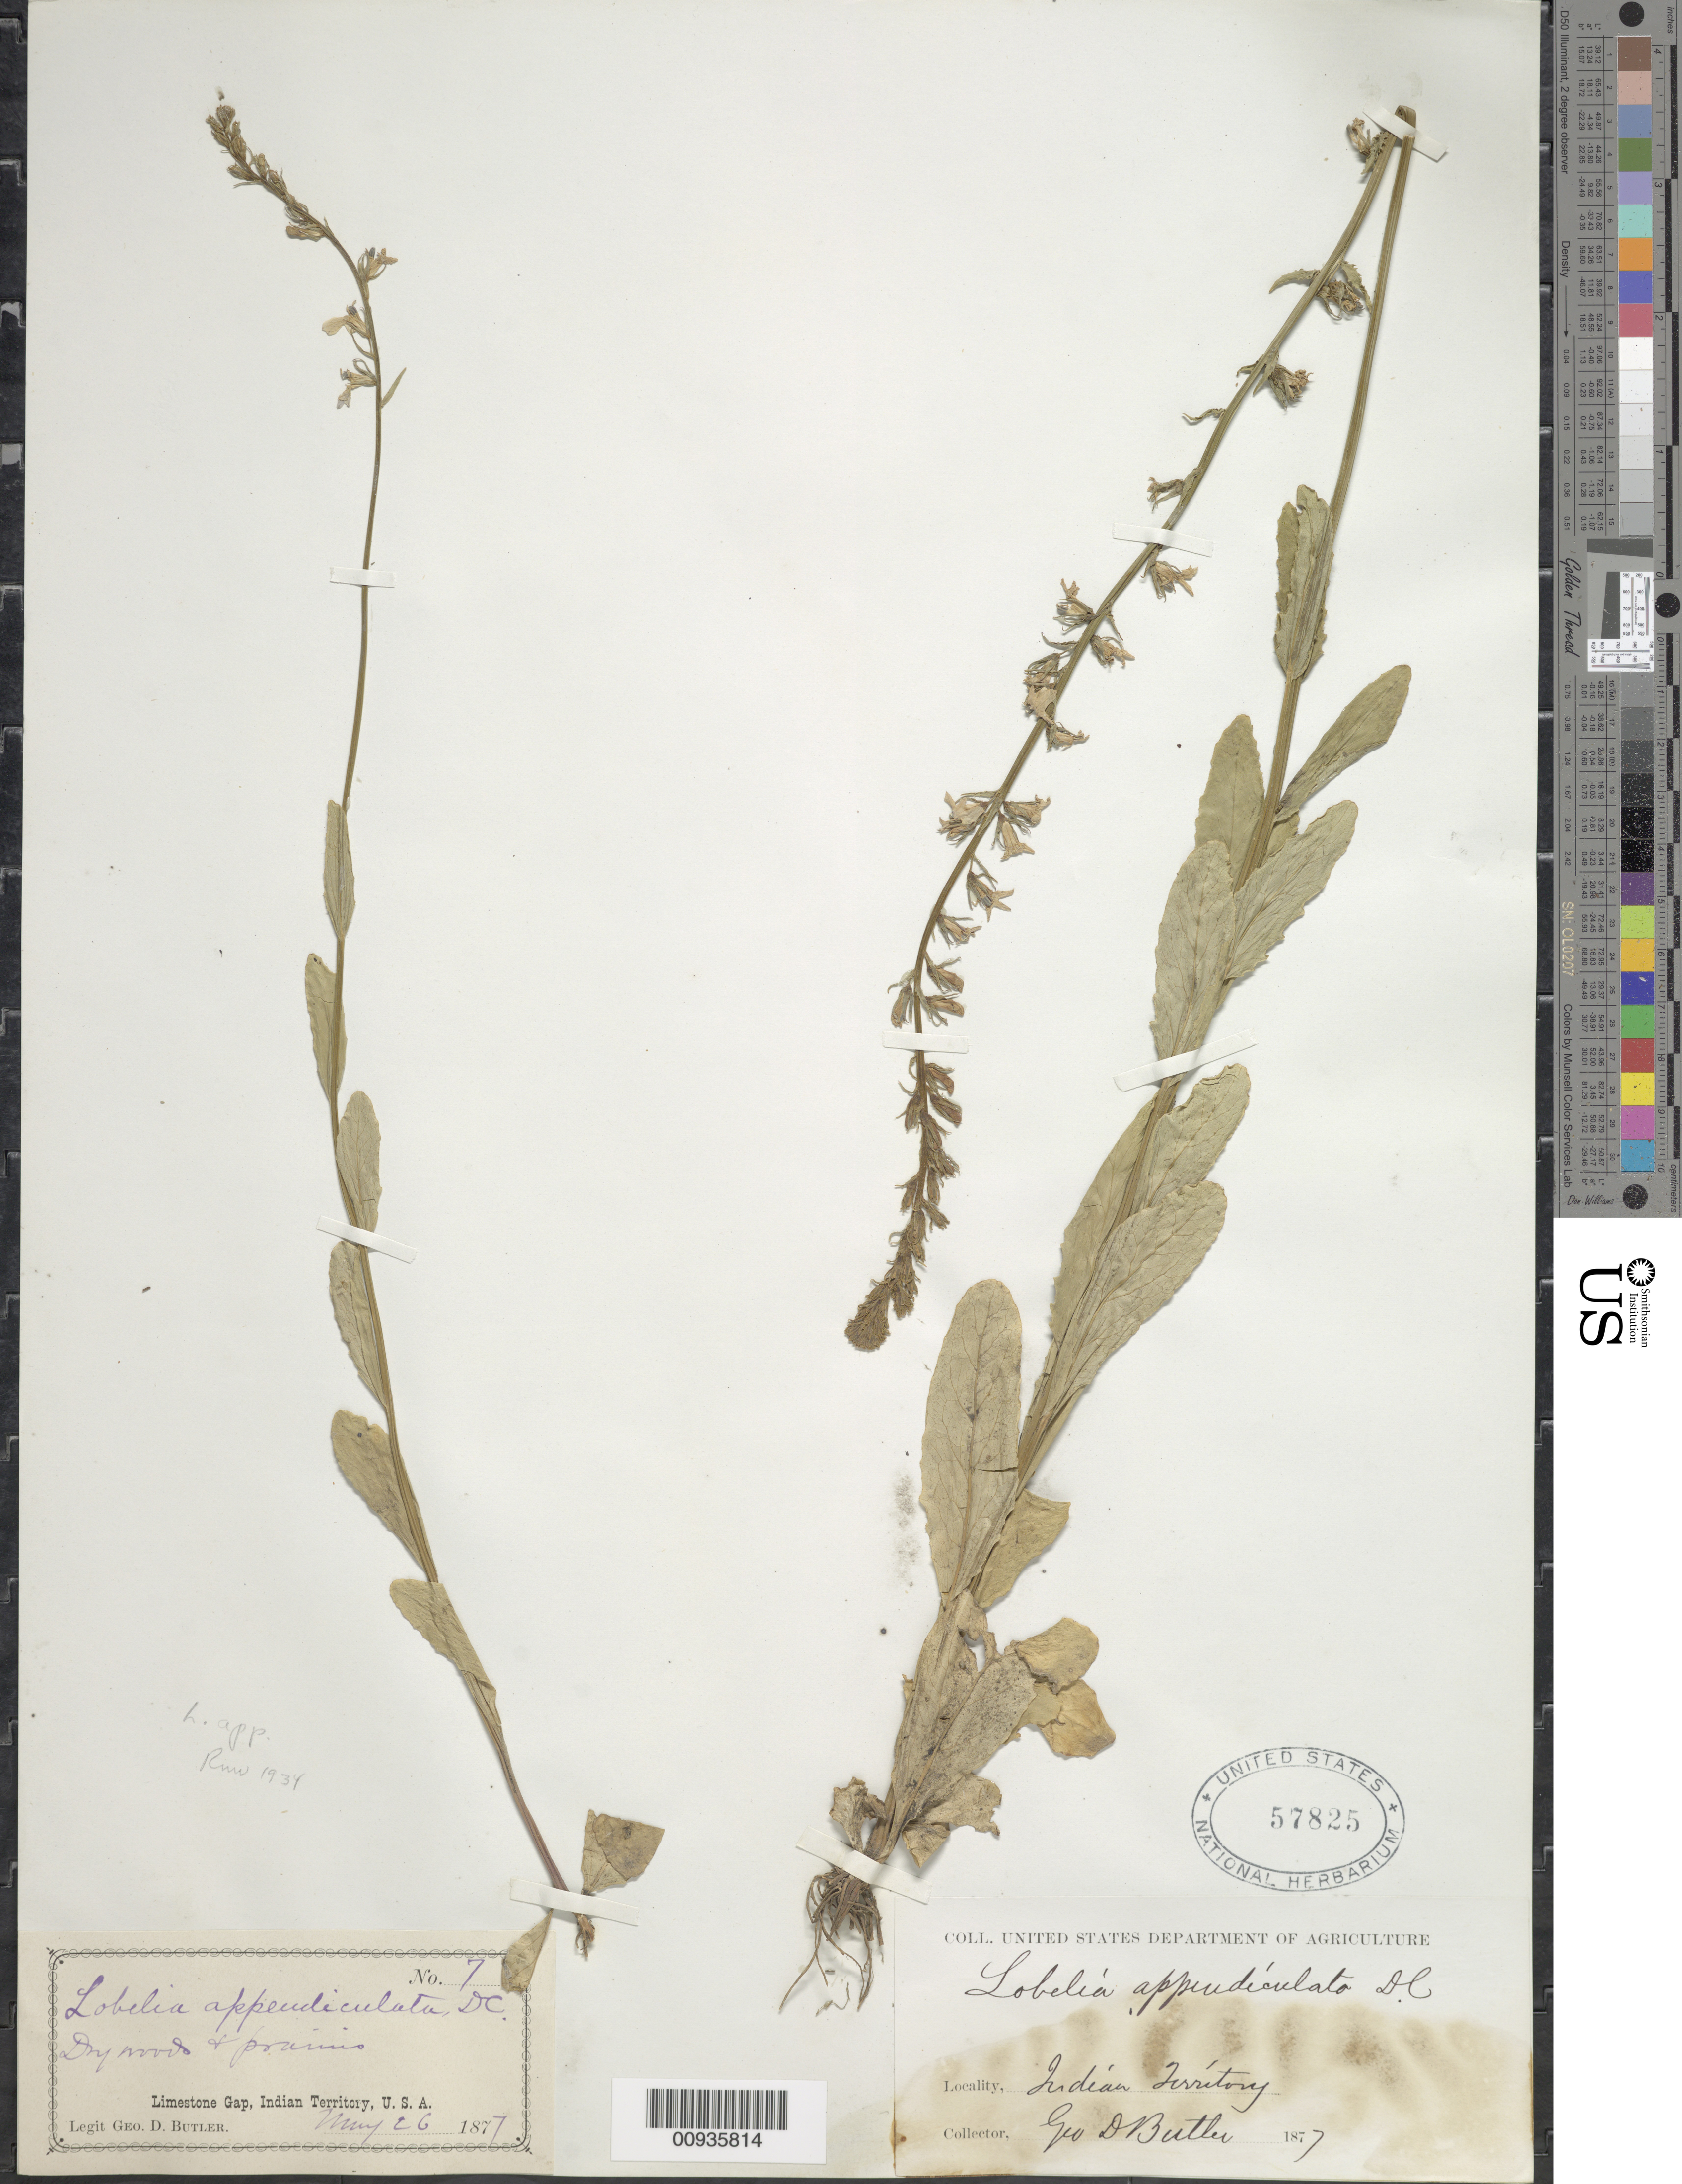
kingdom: Plantae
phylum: Tracheophyta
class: Magnoliopsida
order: Asterales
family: Campanulaceae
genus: Lobelia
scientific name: Lobelia appendiculata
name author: A. DC.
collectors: G. D. Butler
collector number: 7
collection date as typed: May 26, 1877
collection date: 1877-05-26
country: United States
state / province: Oklahoma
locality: Limestone Gap, Indian Territory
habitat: dry woods and prairies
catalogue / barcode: US 57825